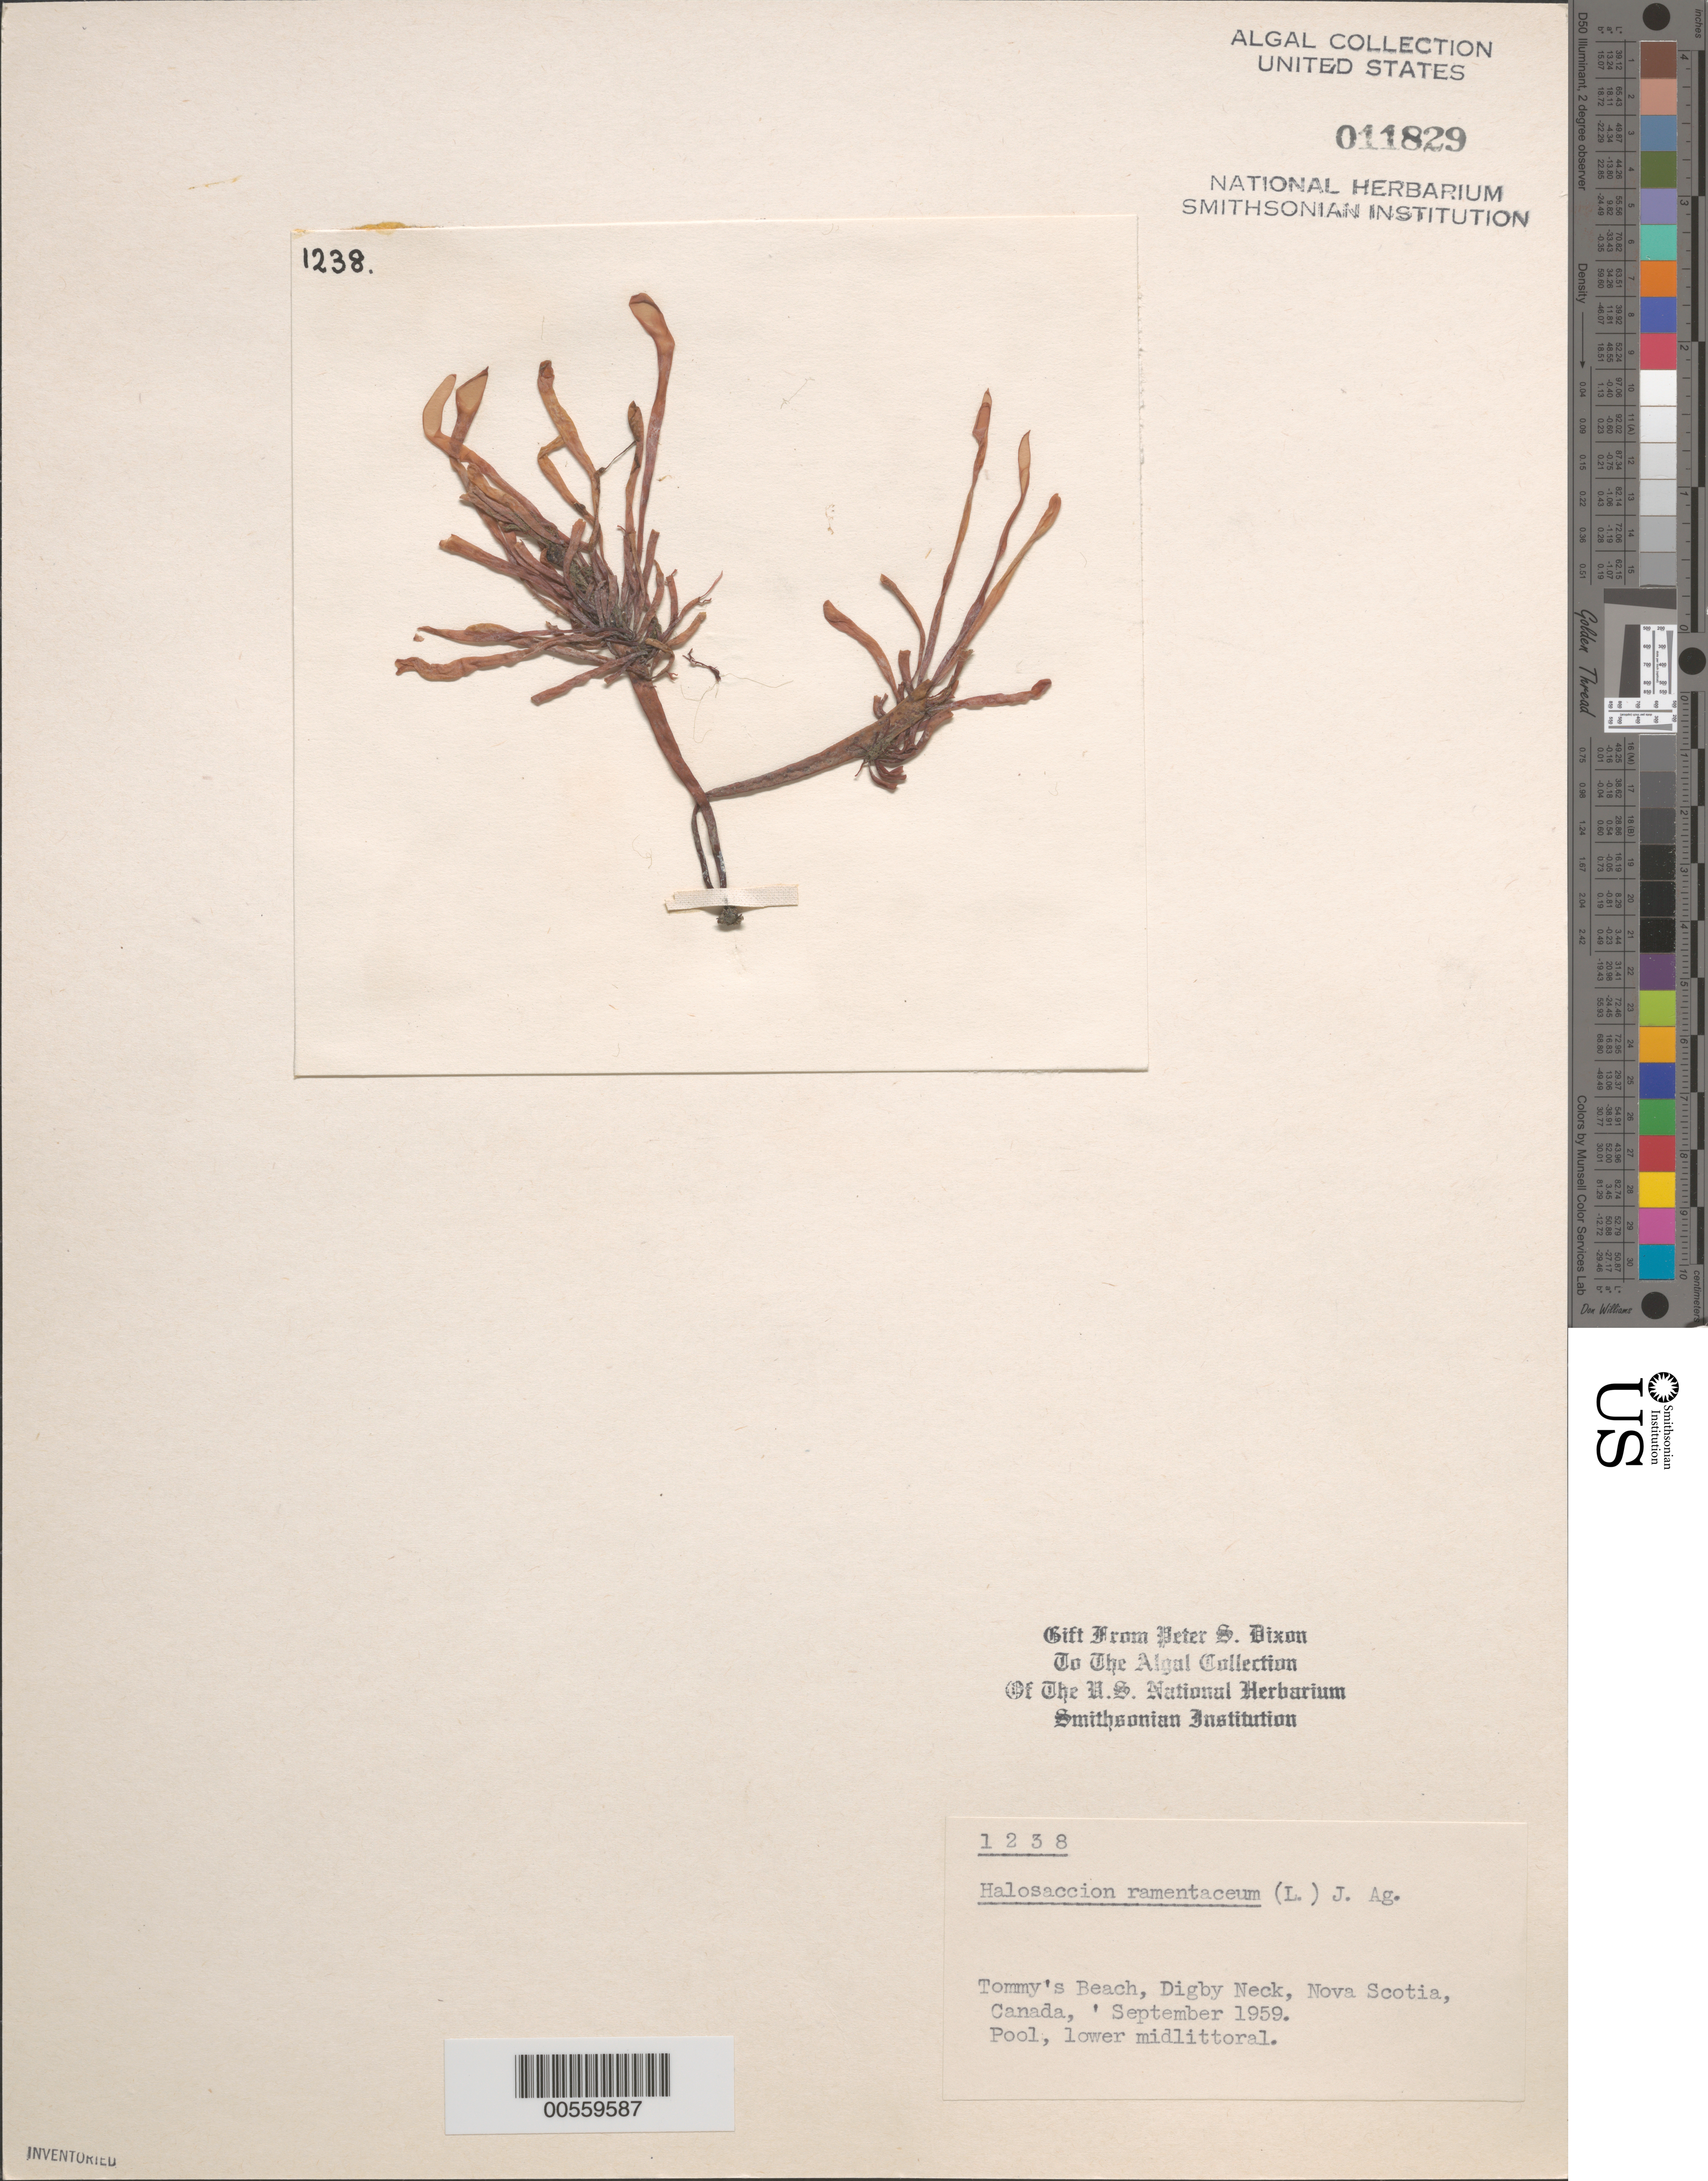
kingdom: Plantae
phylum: Rhodophyta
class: Florideophyceae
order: Palmariales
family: Palmariaceae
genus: Devaleraea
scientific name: Devaleraea ramentacea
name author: (L.) Guiry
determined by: Algae name updating Project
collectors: P. S. Dixon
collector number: PSD 1238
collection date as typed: Sep 1959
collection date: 1959-09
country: Canada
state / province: Nova Scotia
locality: Tommy's Beach, Digby Neck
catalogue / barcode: US 11829